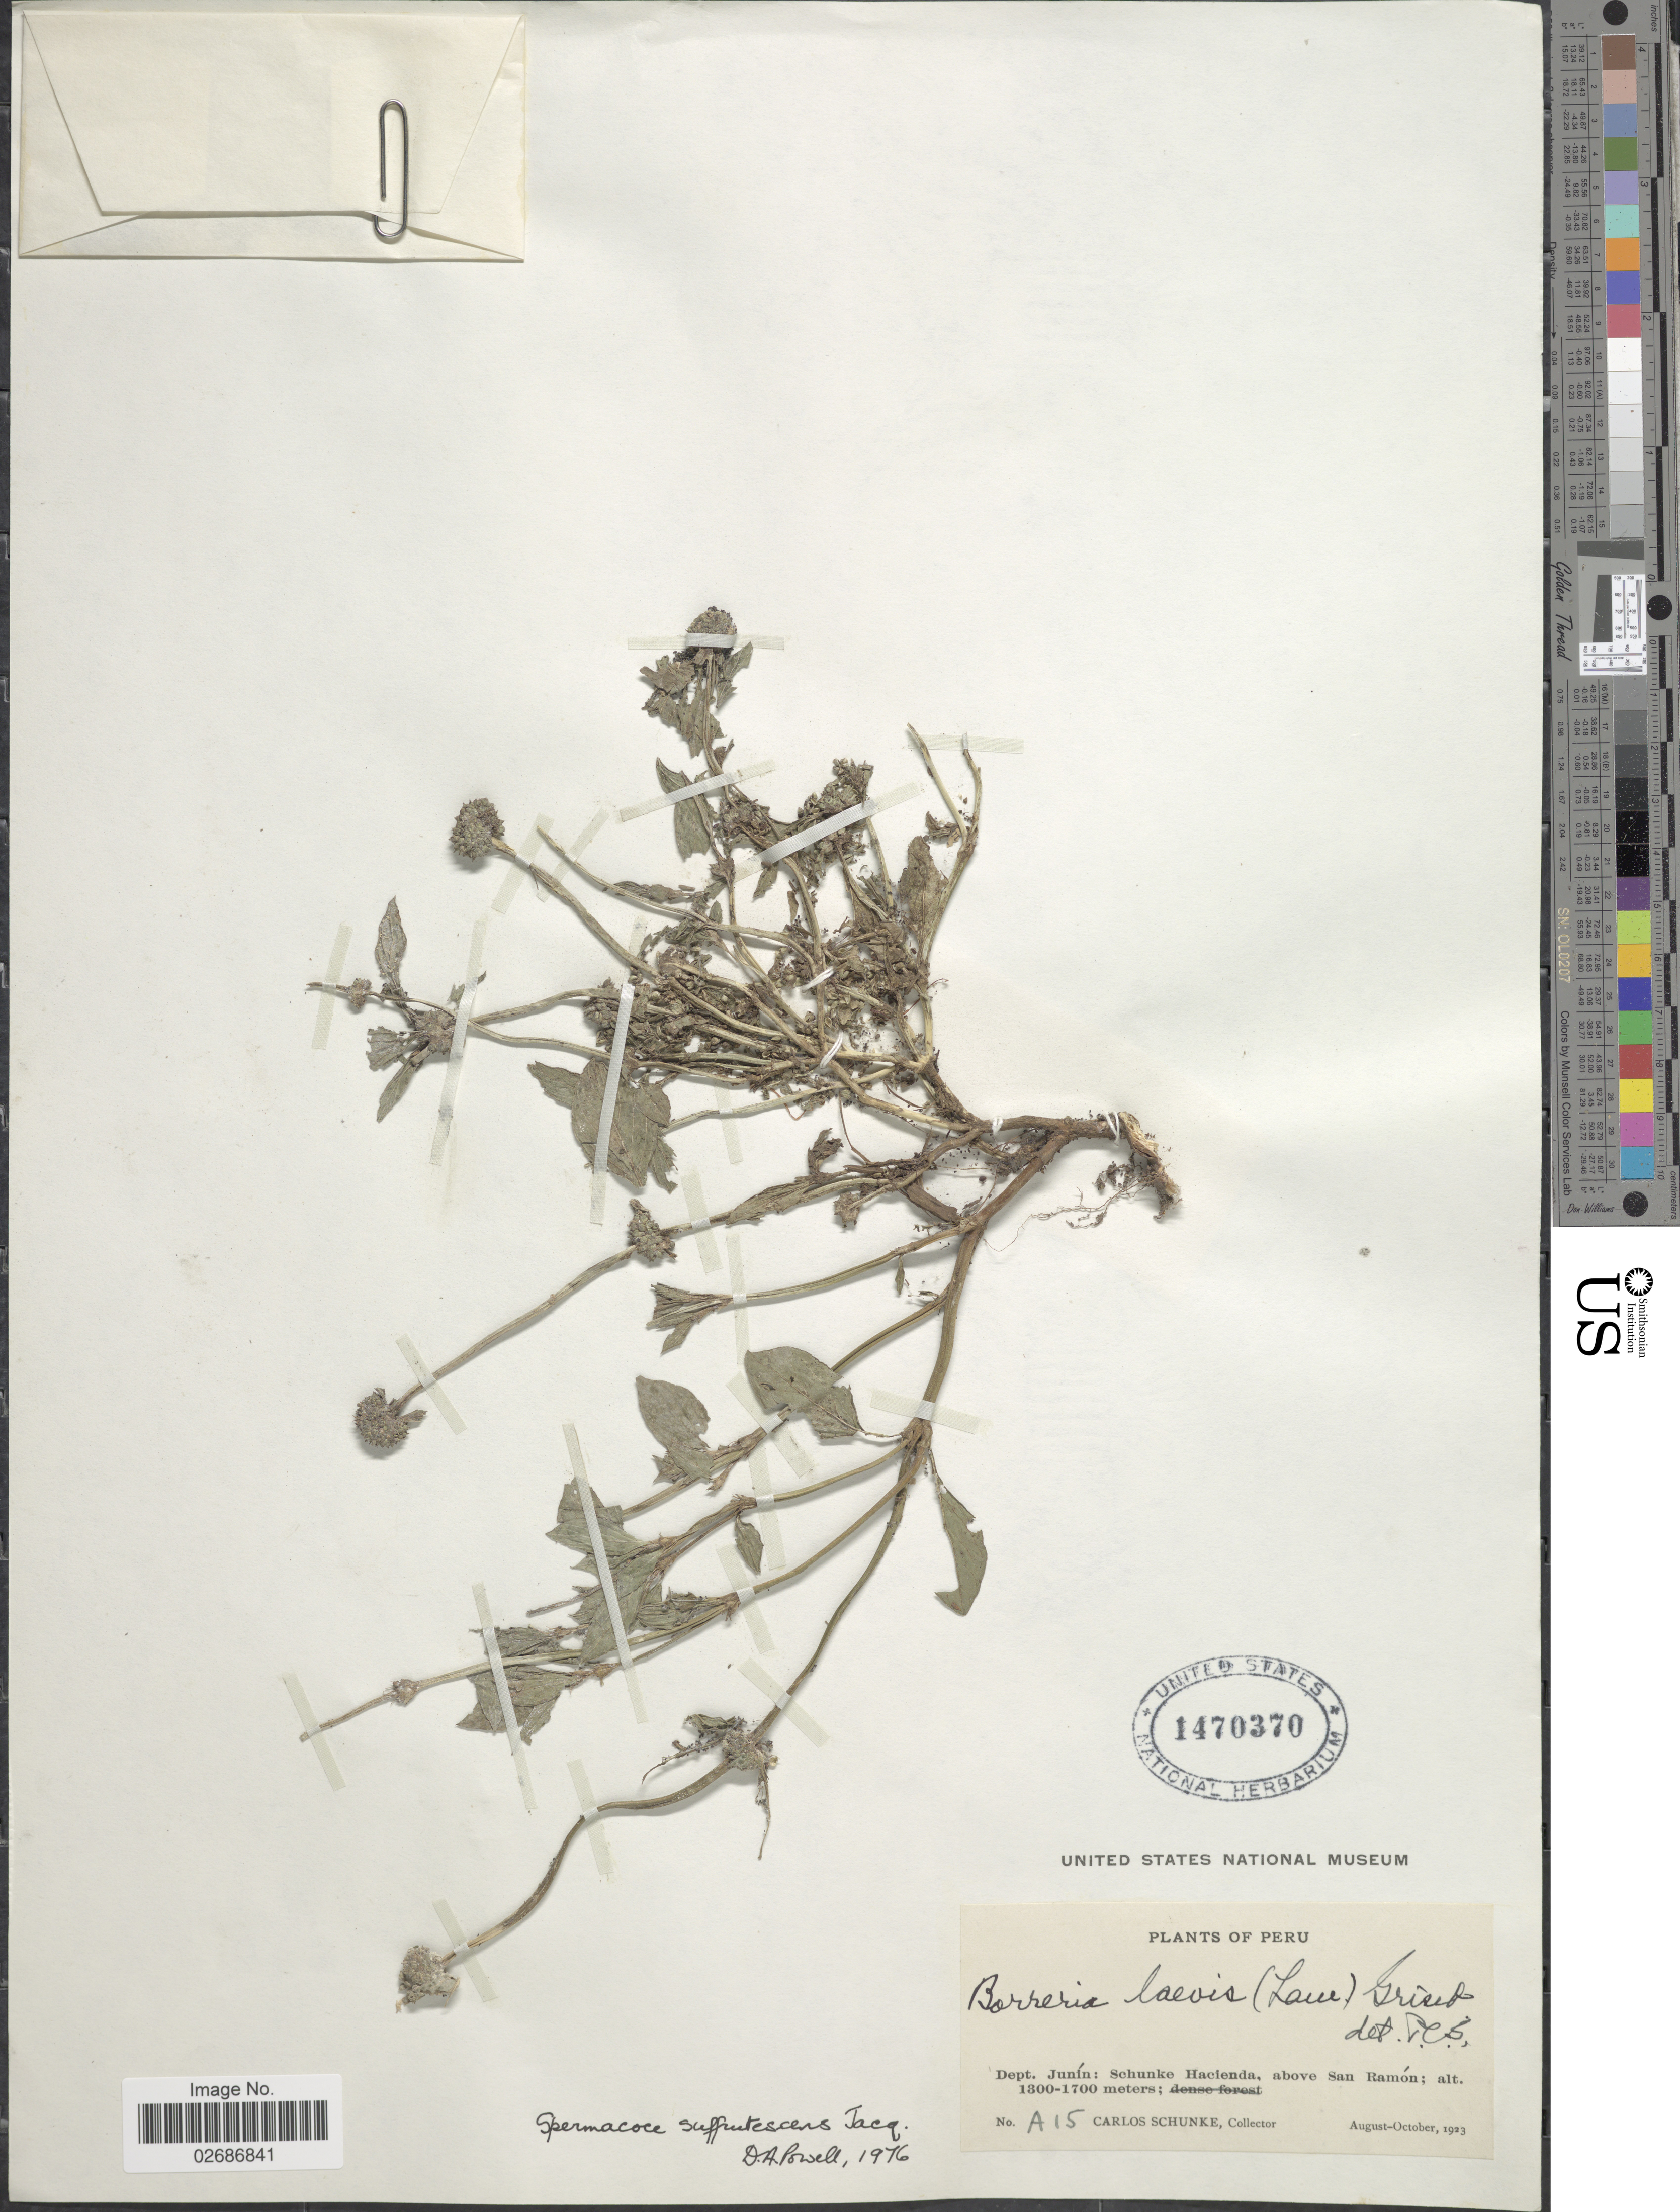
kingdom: Plantae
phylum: Tracheophyta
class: Magnoliopsida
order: Gentianales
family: Rubiaceae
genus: Borreria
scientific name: Borreria remota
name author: (Lam.) Bacigalupo & E.L. Cabral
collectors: C. Schunke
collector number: A 15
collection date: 1923-08/1923-10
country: Peru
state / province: Junín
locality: Schunke Hacienda, above San Ramon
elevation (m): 1300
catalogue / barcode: US 1470370